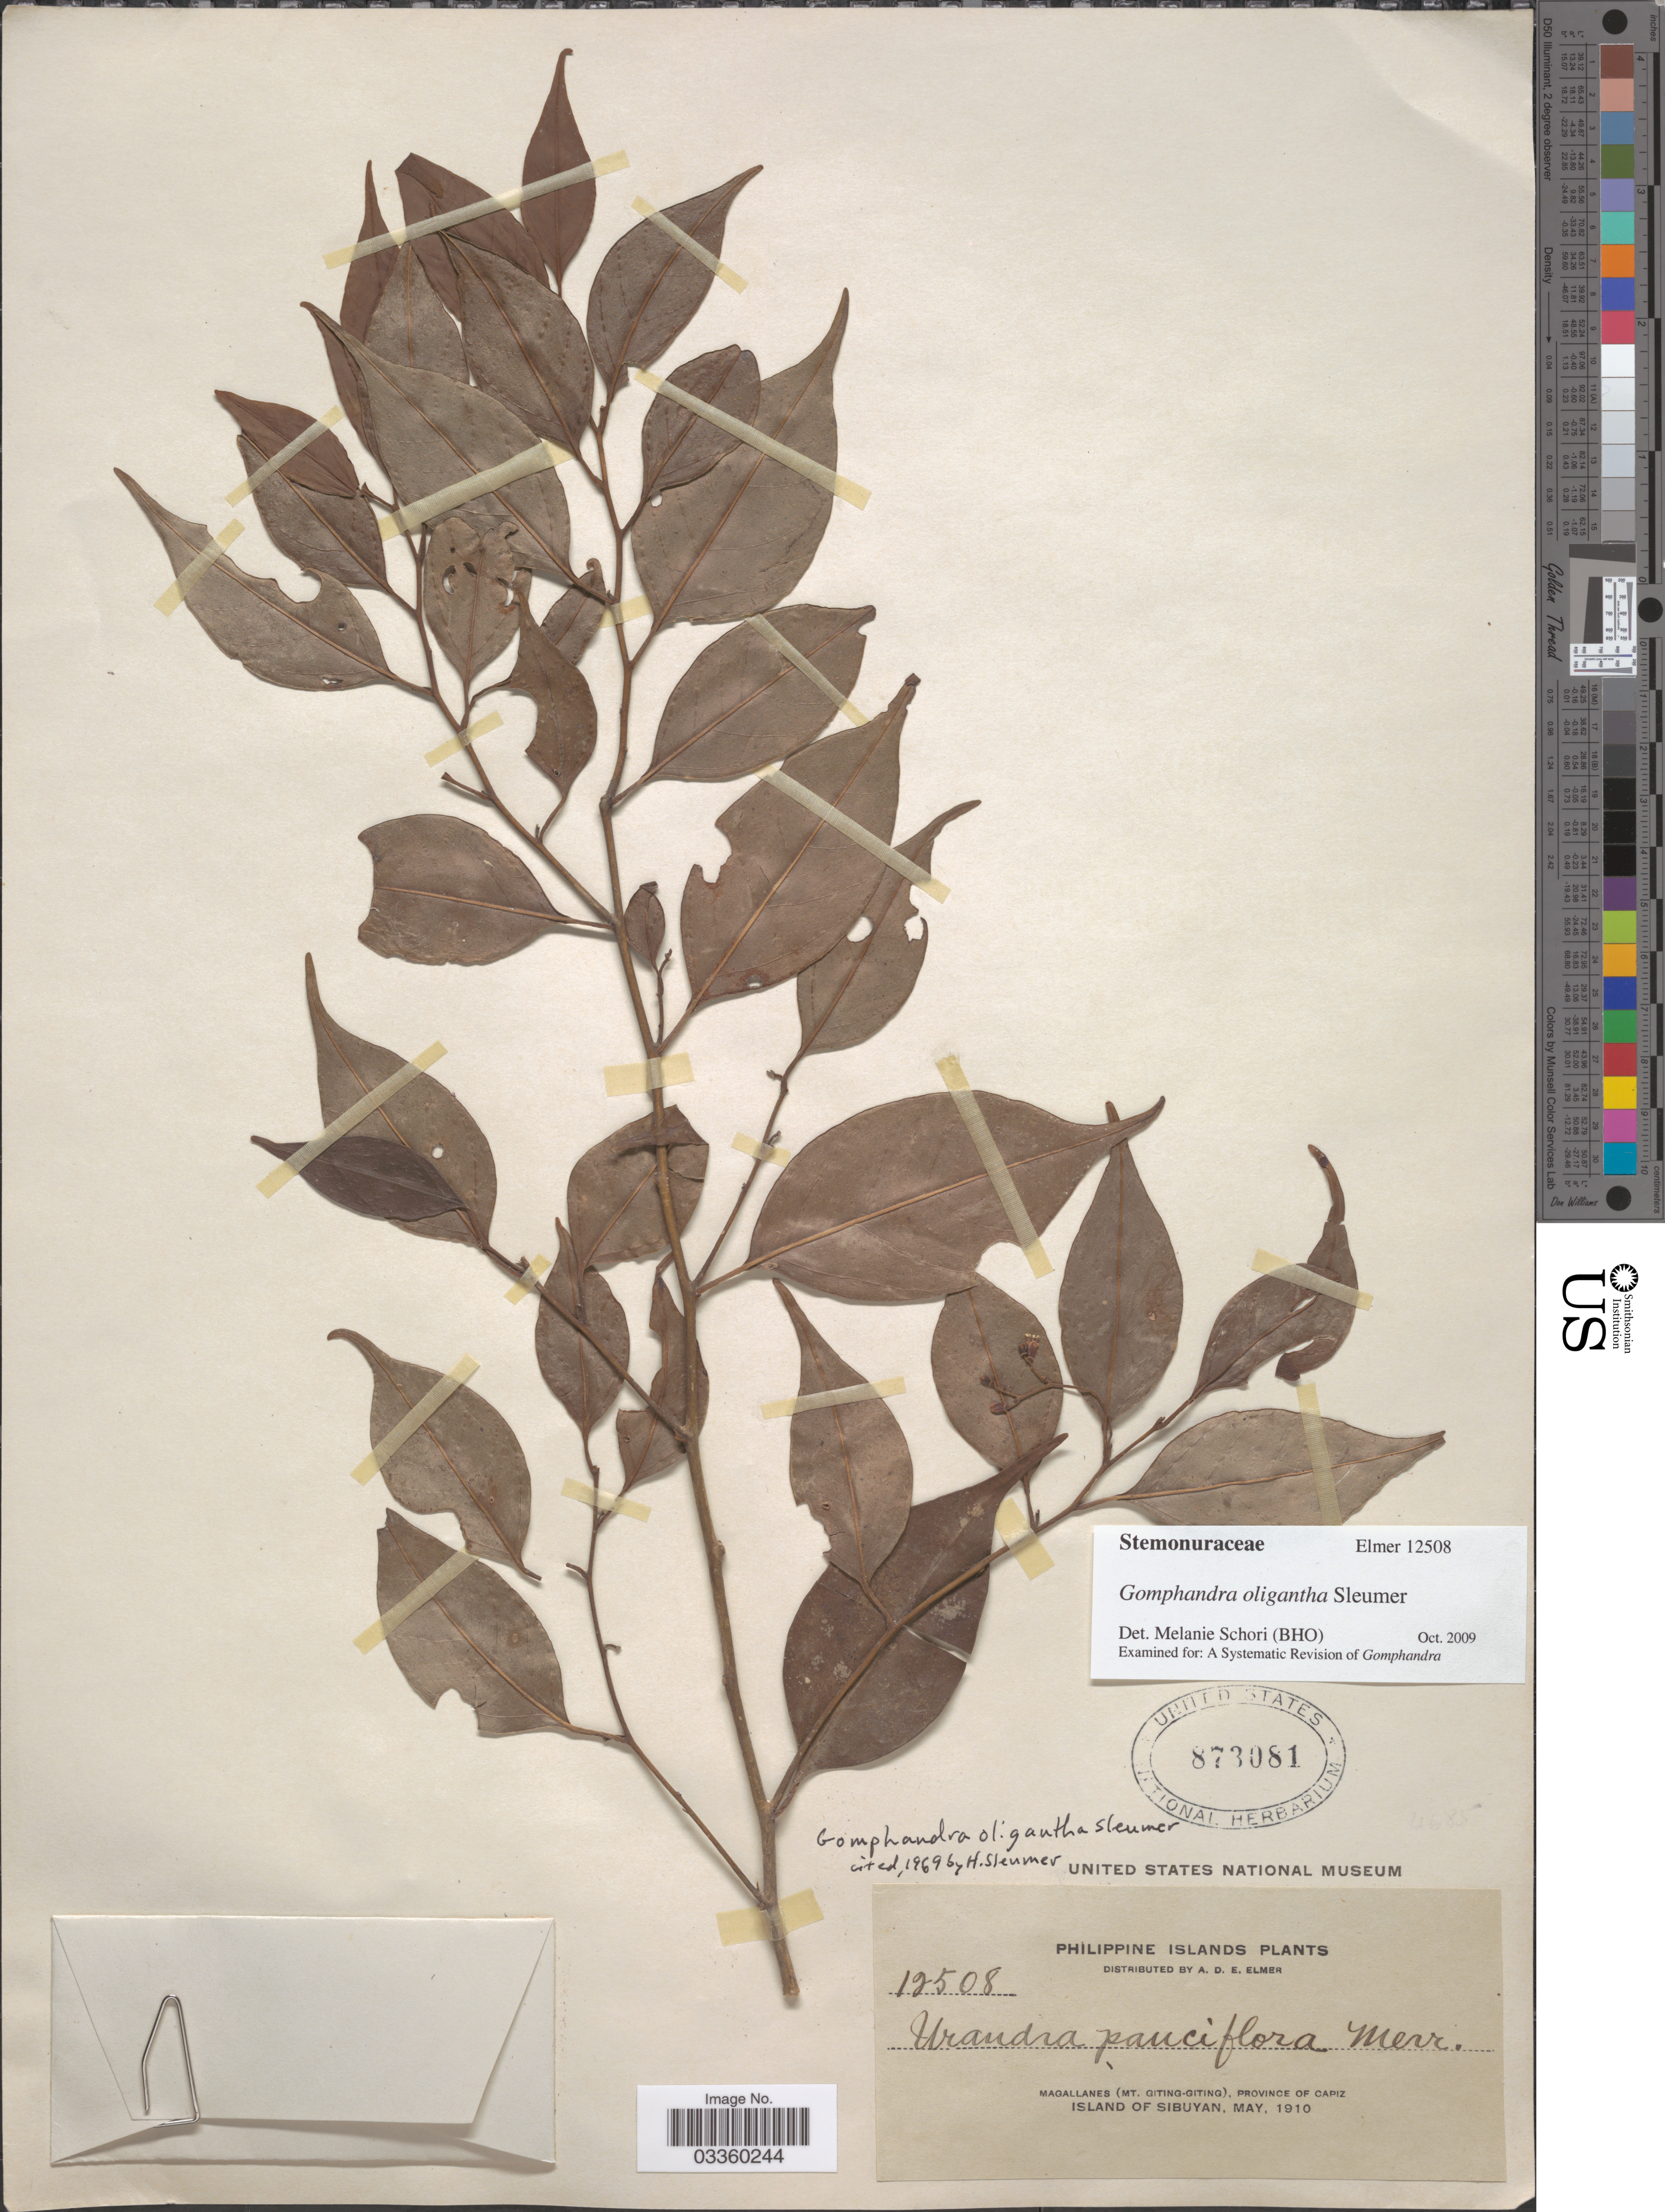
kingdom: Plantae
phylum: Tracheophyta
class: Magnoliopsida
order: Cardiopteridales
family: Stemonuraceae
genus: Gomphandra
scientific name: Gomphandra oligantha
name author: Sleumer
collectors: A. D. E. Elmer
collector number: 12508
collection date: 1910-05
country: Philippines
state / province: Western Visayas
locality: Magallanes (Mt. Giting-Giting), Province of Capiz. Island of Sibuyan.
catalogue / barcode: US 873081